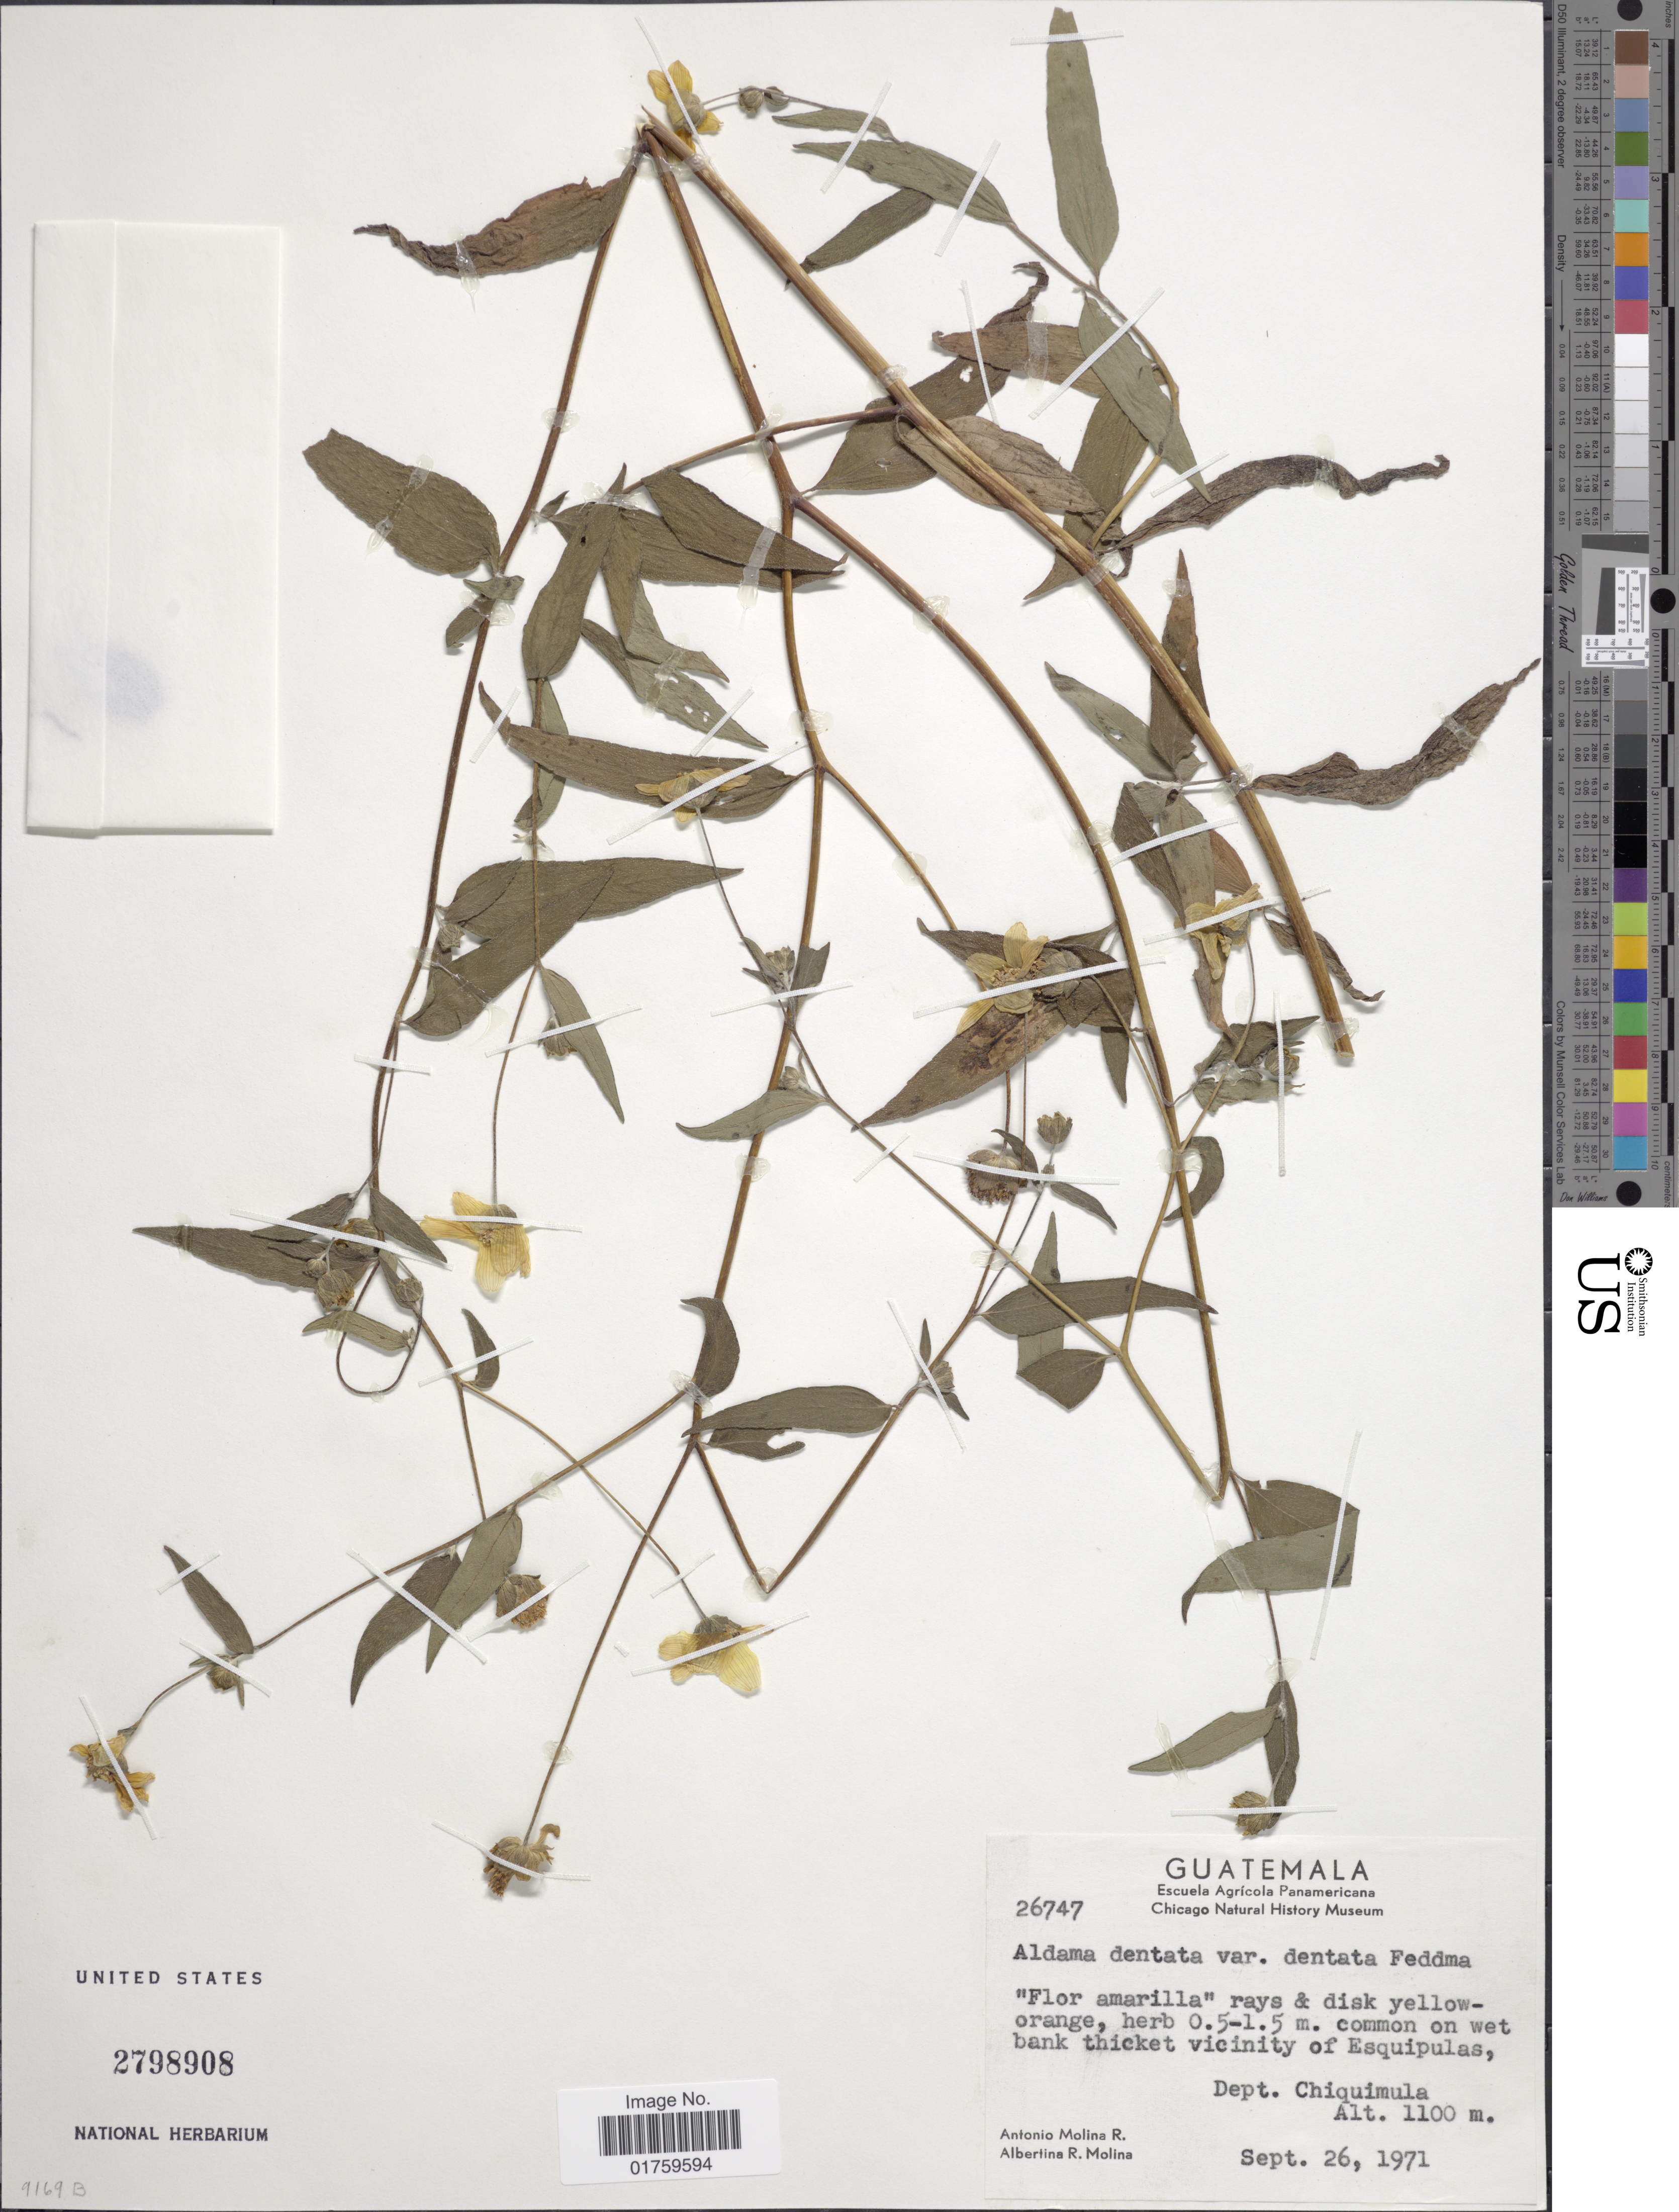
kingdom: Plantae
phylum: Tracheophyta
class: Magnoliopsida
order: Asterales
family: Asteraceae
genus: Aldama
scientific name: Aldama dentata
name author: La Llave ex La Llave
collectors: A. Molina R. & A. R. Molina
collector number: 26747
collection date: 1971-09-26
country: Guatemala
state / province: Chiquimula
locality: Common on wet bank thicket vicinity of Esquipulas.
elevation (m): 1100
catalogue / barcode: US 2798908